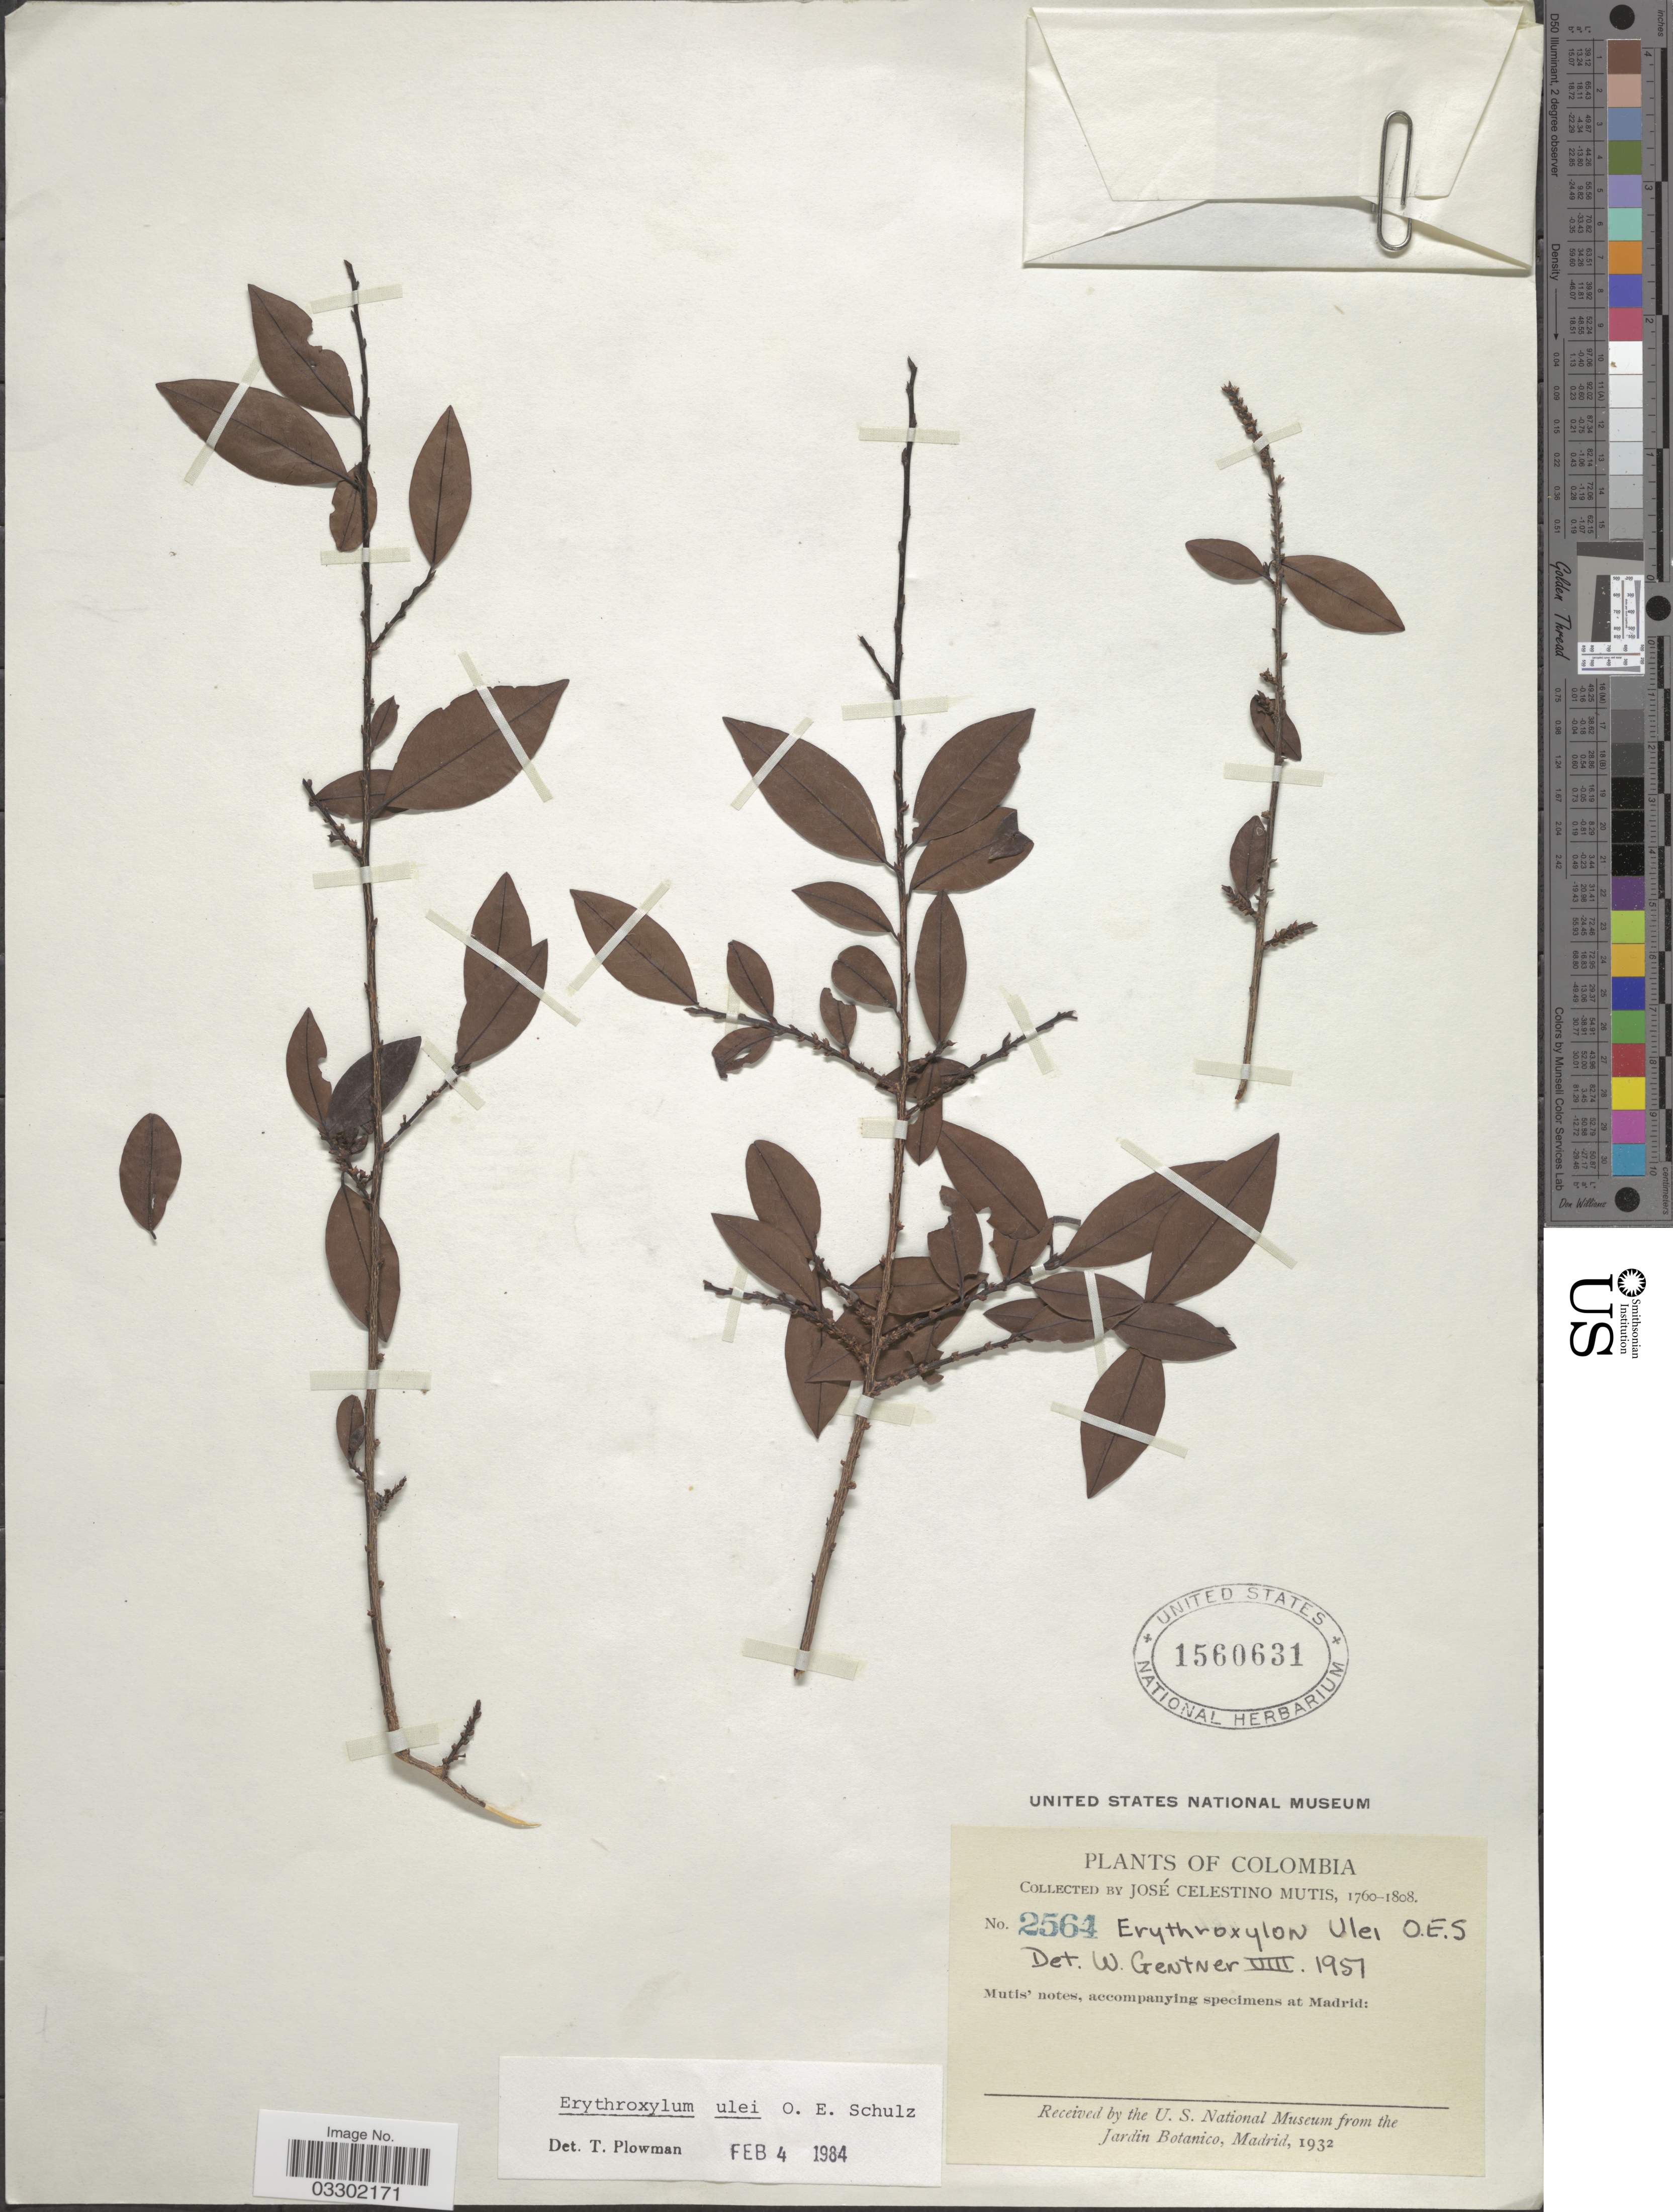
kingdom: Plantae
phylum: Tracheophyta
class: Magnoliopsida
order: Malpighiales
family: Erythroxylaceae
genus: Erythroxylum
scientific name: Erythroxylum ulei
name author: O.E. Schulz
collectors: J. C. B. Mutis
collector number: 2564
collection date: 1760/1808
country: Colombia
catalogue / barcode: US 1560631